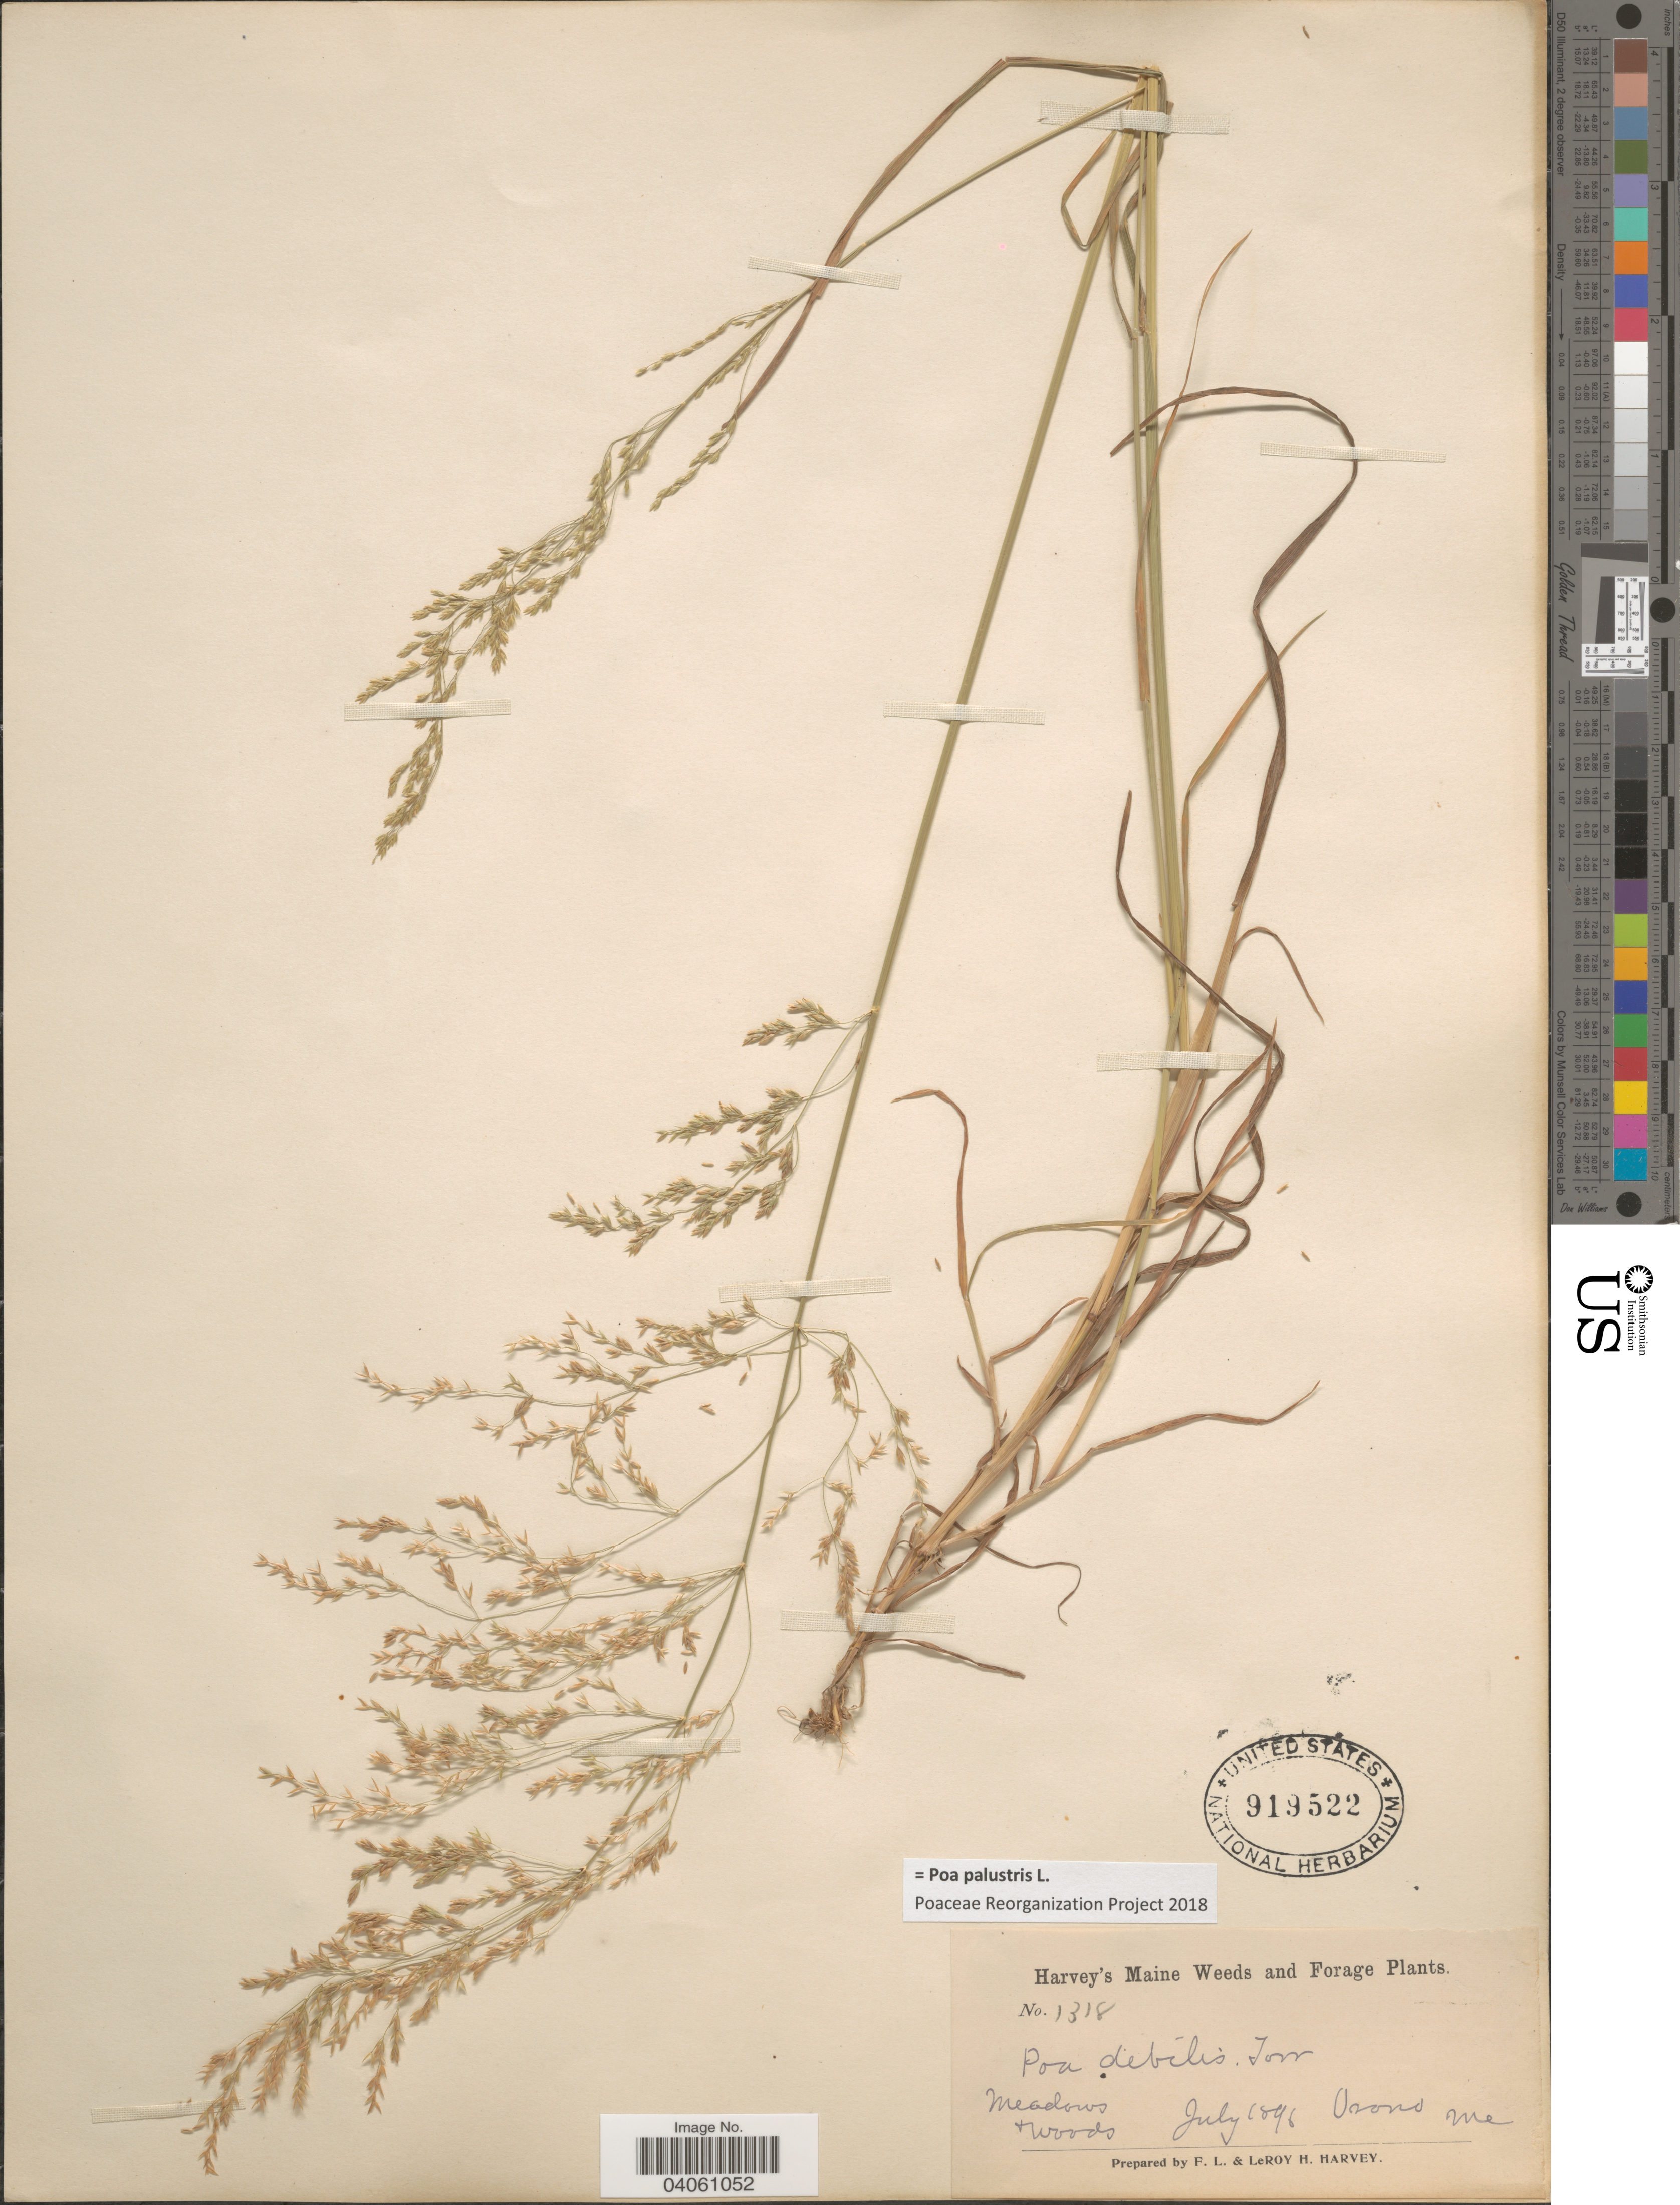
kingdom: Plantae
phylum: Tracheophyta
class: Liliopsida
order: Poales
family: Poaceae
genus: Poa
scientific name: Poa palustris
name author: L.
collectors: F. L. Harvey & L. H. Harvey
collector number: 1318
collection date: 1896-07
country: United States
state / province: Maine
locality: Orono.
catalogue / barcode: US 919522